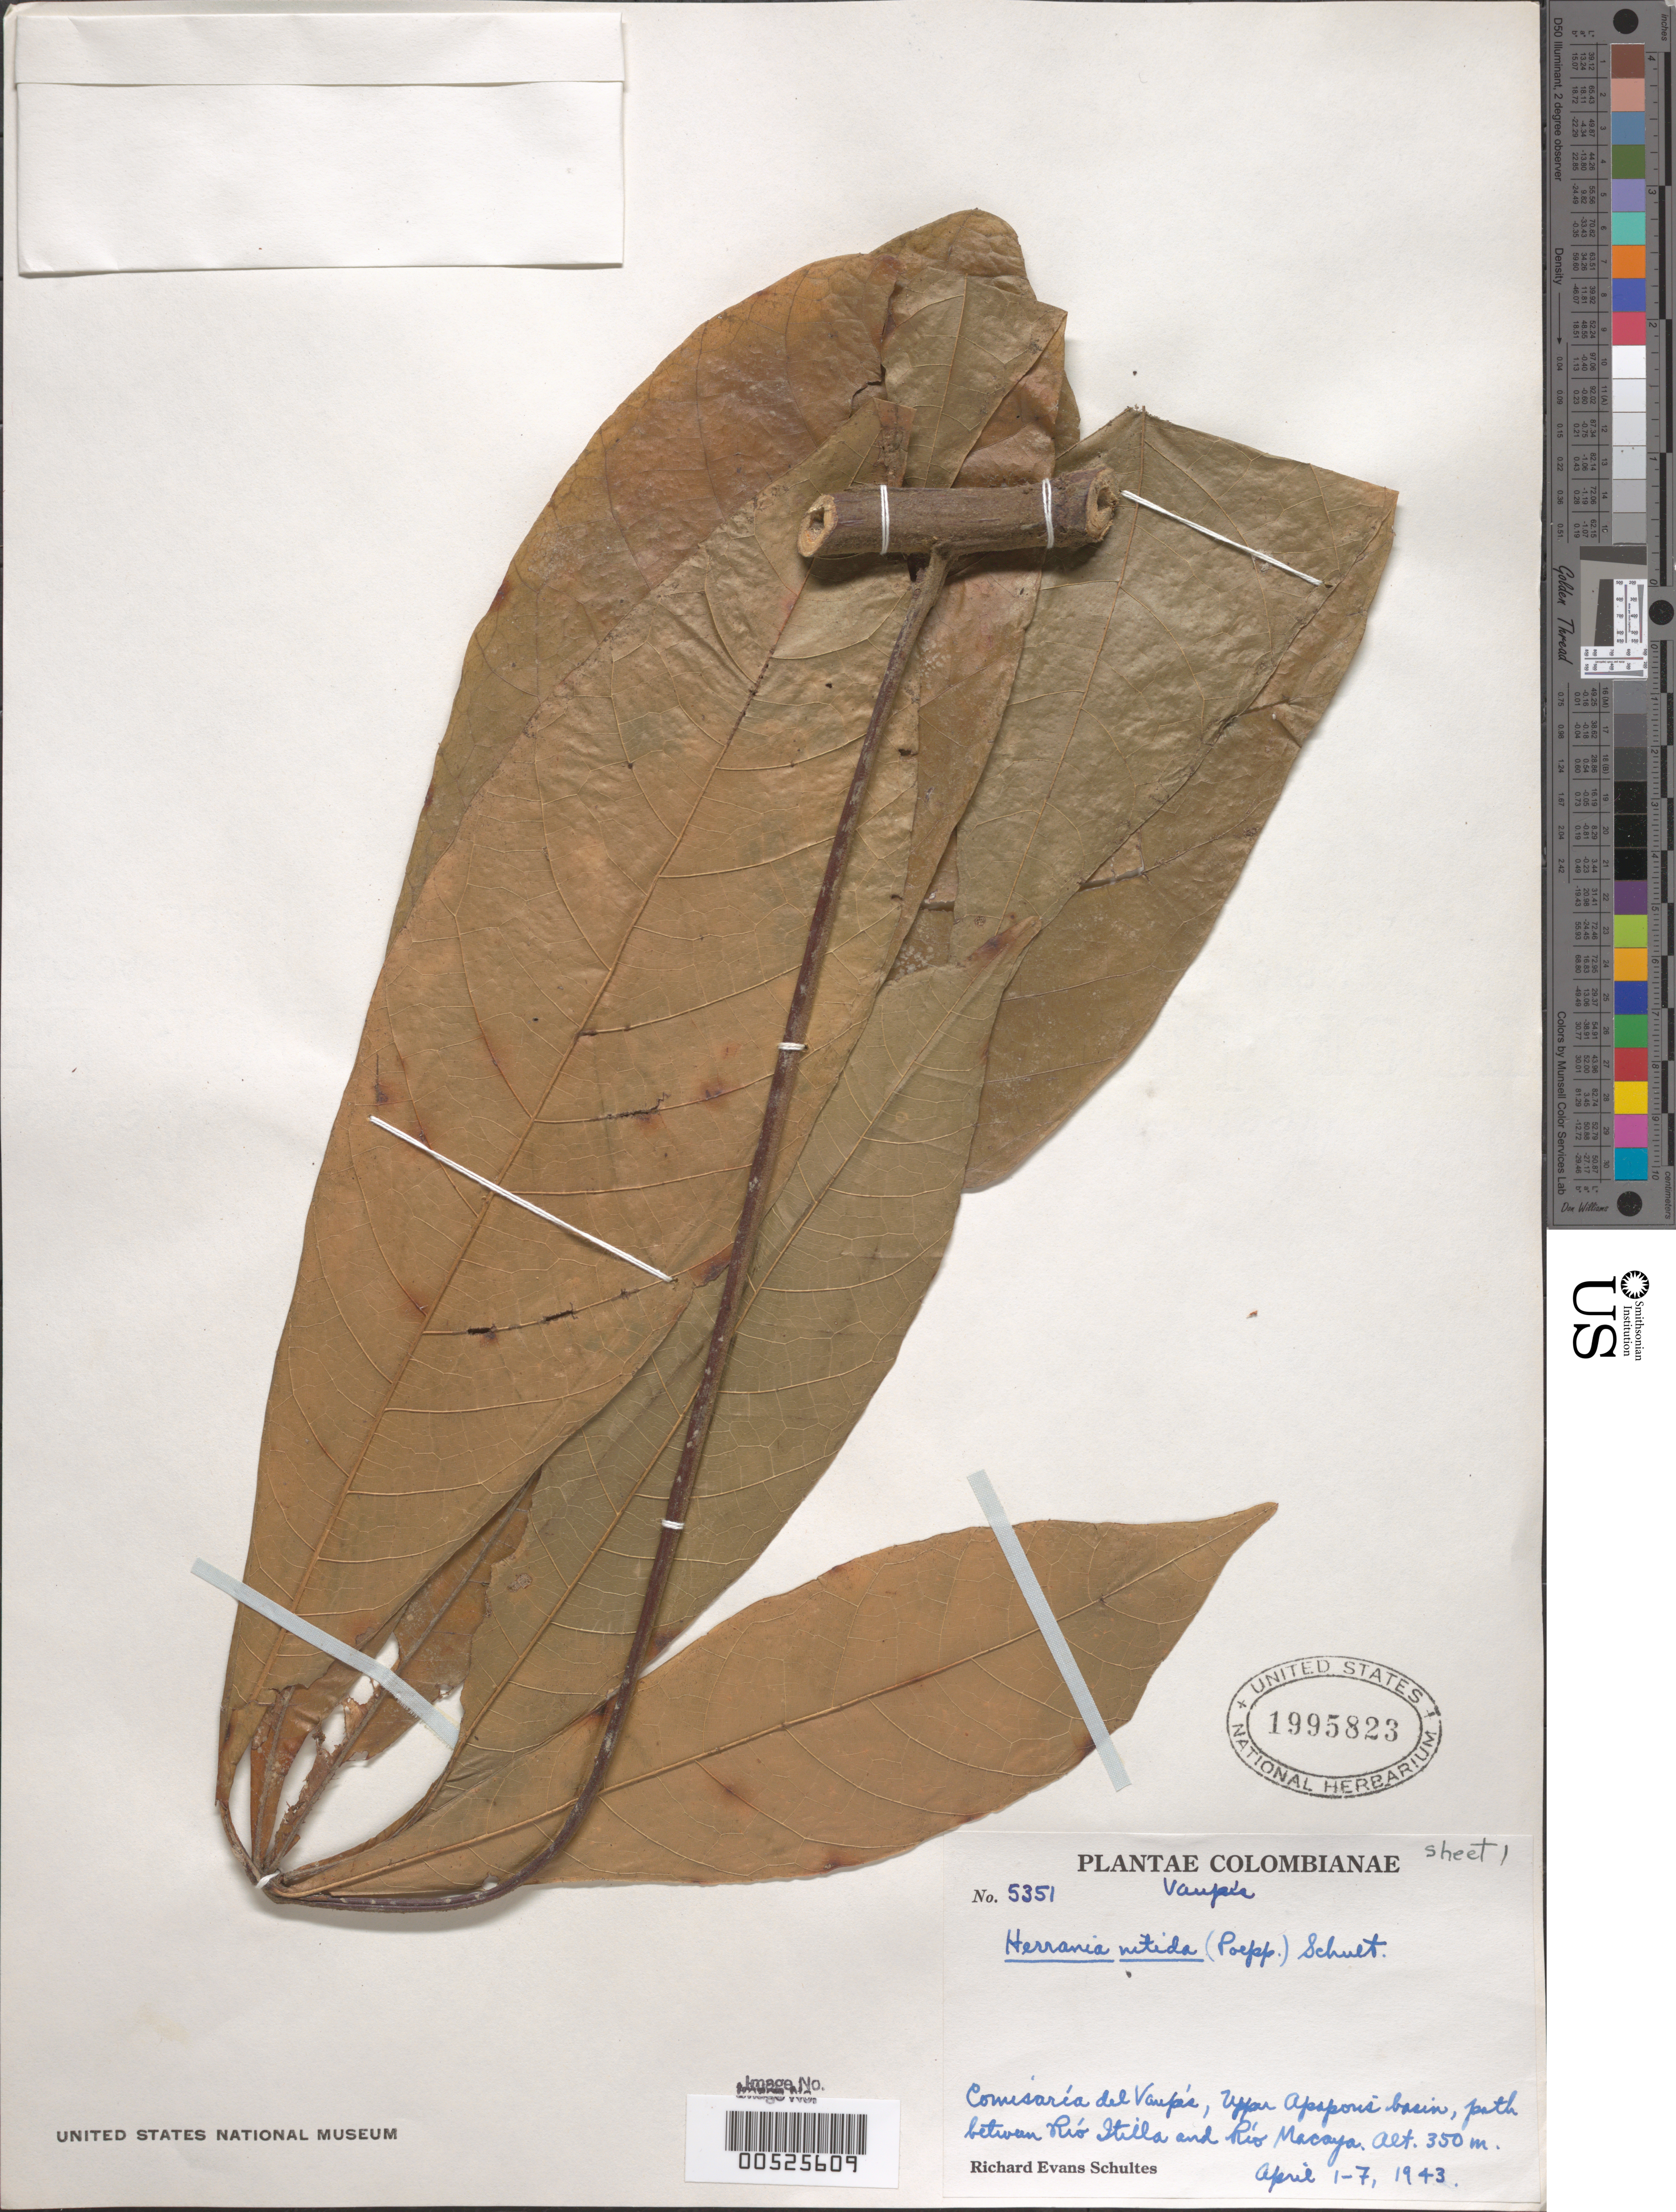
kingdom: Plantae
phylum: Tracheophyta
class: Magnoliopsida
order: Malvales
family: Malvaceae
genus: Herrania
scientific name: Herrania nitida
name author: (Poepp.) R.E. Schult.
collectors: R. E. Schultes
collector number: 5351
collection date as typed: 01 Apr 1943 to 07 Apr 1943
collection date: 1943-04-01/1943-04-07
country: Colombia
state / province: Vaupés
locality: Upper Apaporis Basin, path bteween Río Itilla and Río Macaya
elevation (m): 350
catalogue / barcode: US 1995823